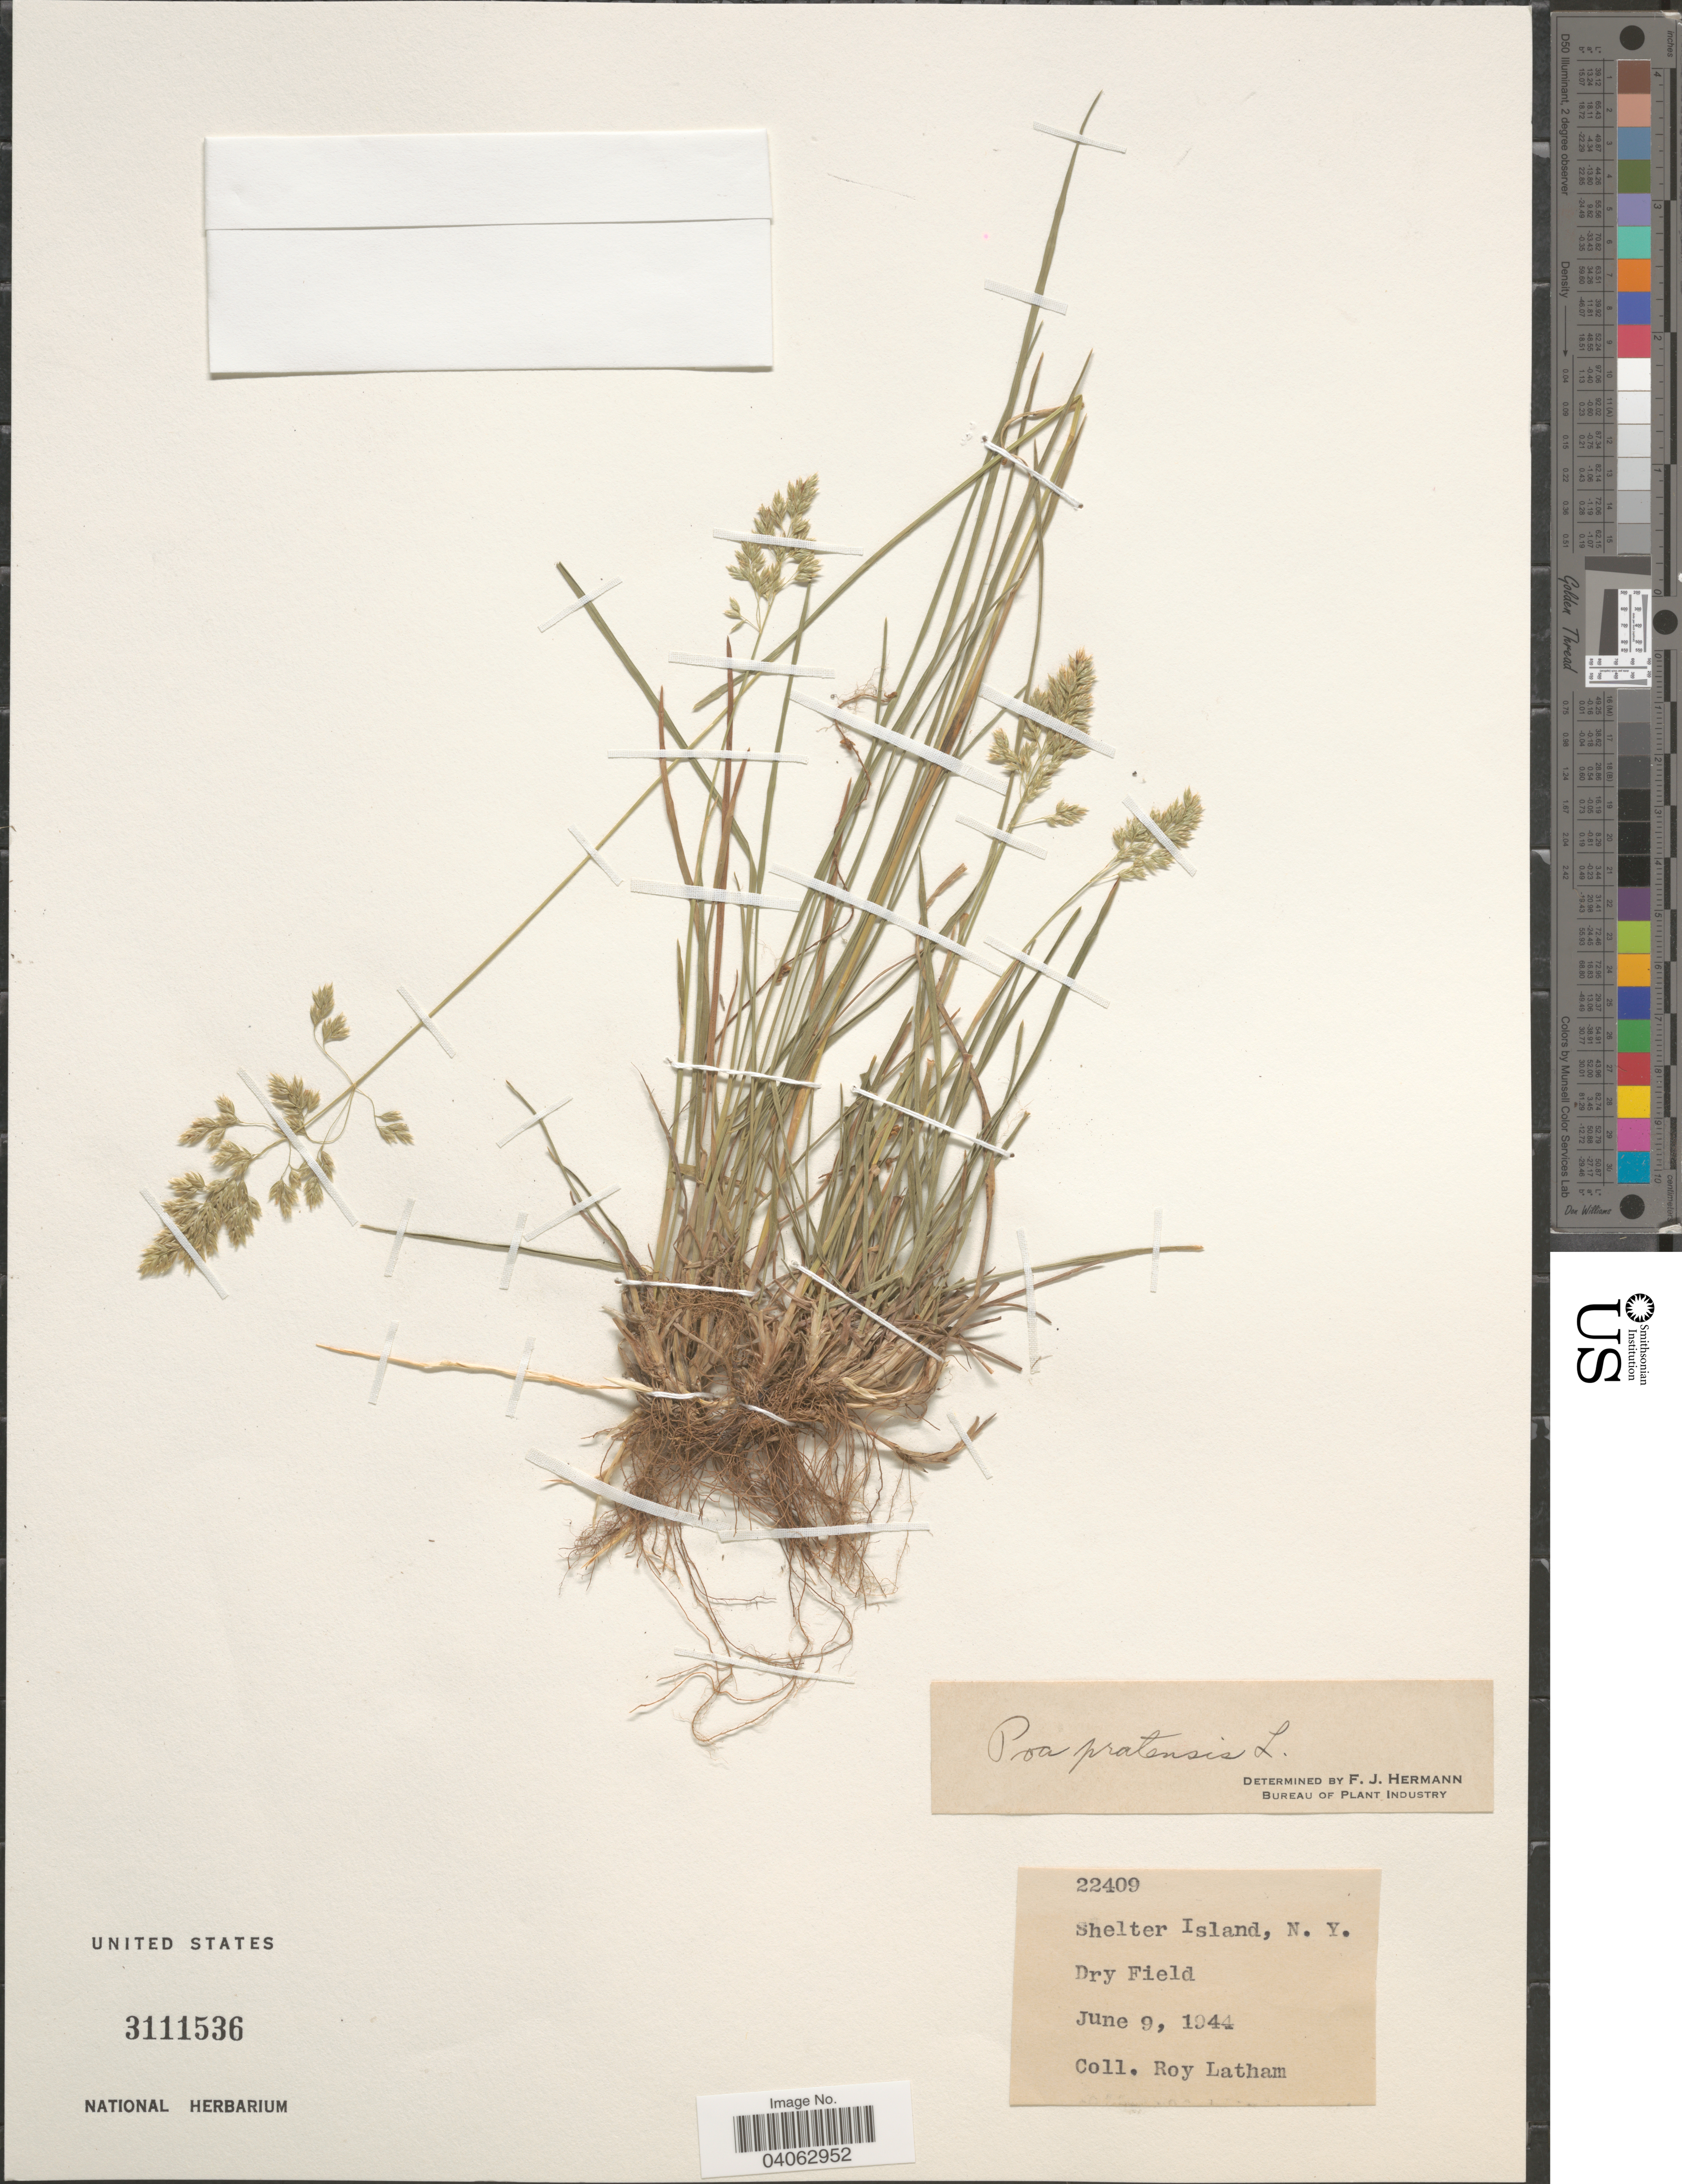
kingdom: Plantae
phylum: Tracheophyta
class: Liliopsida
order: Poales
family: Poaceae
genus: Poa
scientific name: Poa pratensis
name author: L.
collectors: R. Latham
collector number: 22409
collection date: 1944-06-09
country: United States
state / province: New York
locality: Shelter Island. Dry Field.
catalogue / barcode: US 3111536